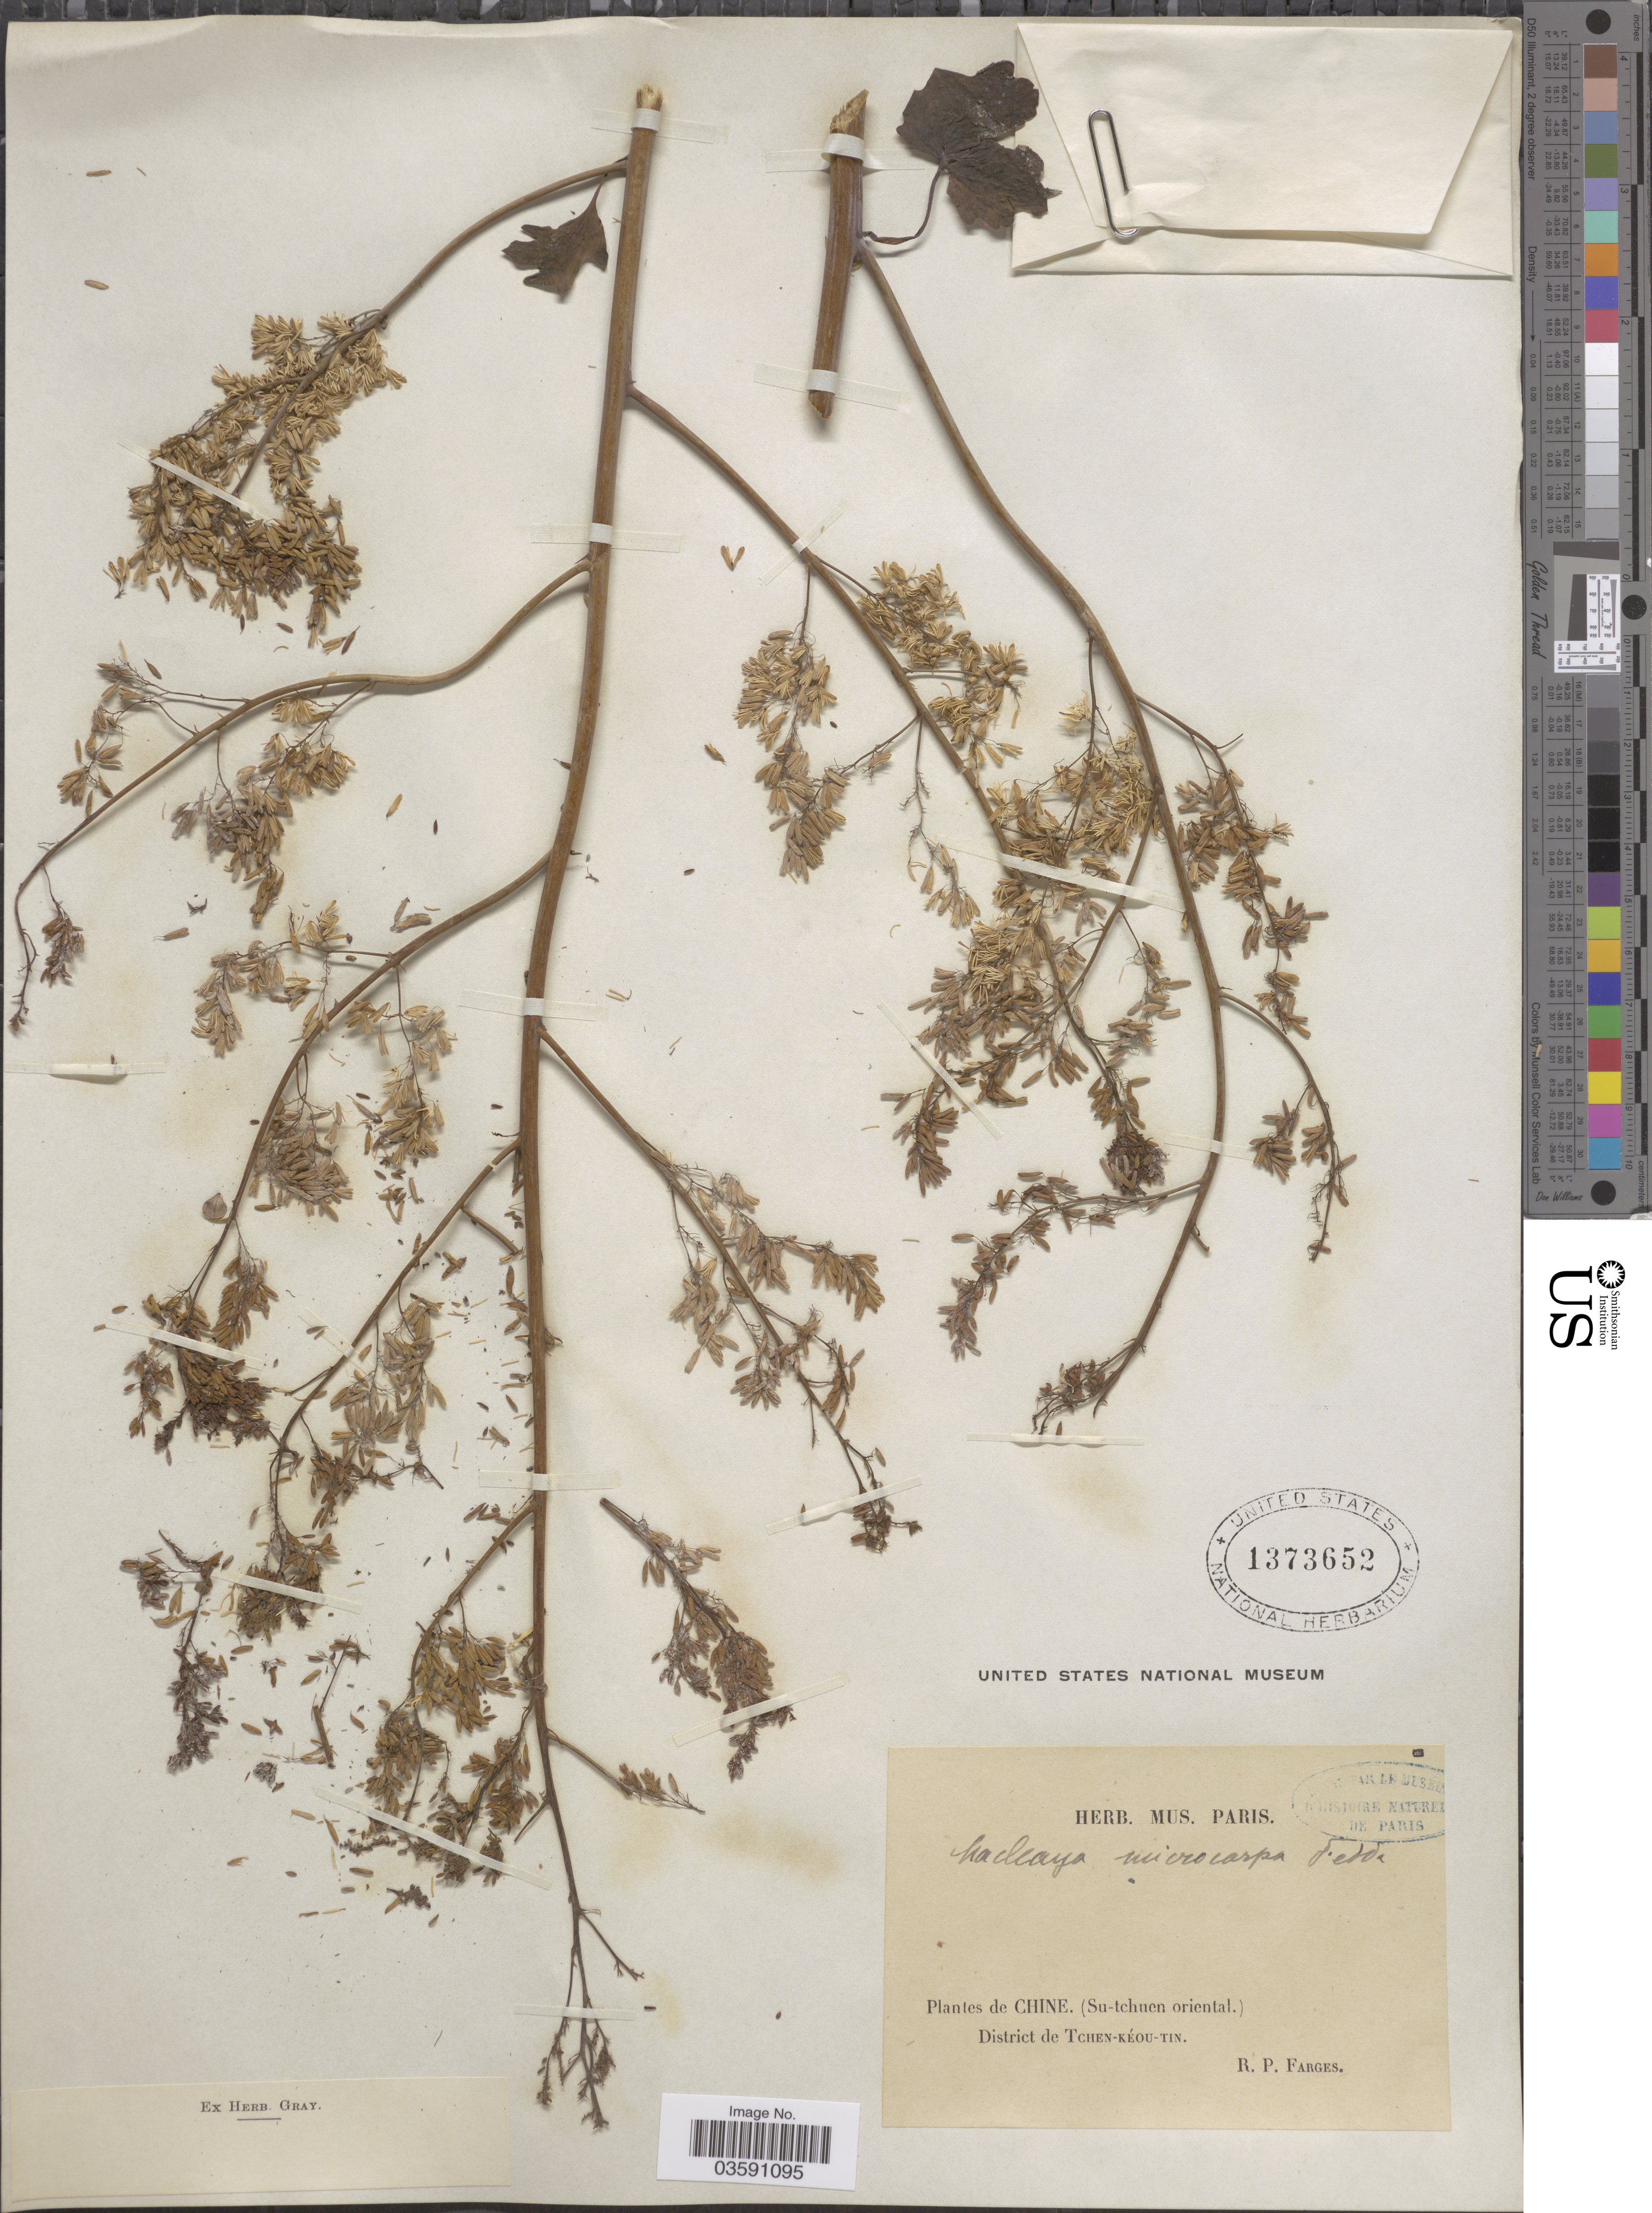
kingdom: Plantae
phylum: Tracheophyta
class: Magnoliopsida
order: Ranunculales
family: Papaveraceae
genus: Macleaya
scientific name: Macleaya microcarpa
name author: (Maxim.) Fedde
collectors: R. Farges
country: China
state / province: Sichuan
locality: (Su-tchuen oriental.) District de Tchen-Kéou-Tin.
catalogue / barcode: US 1373652